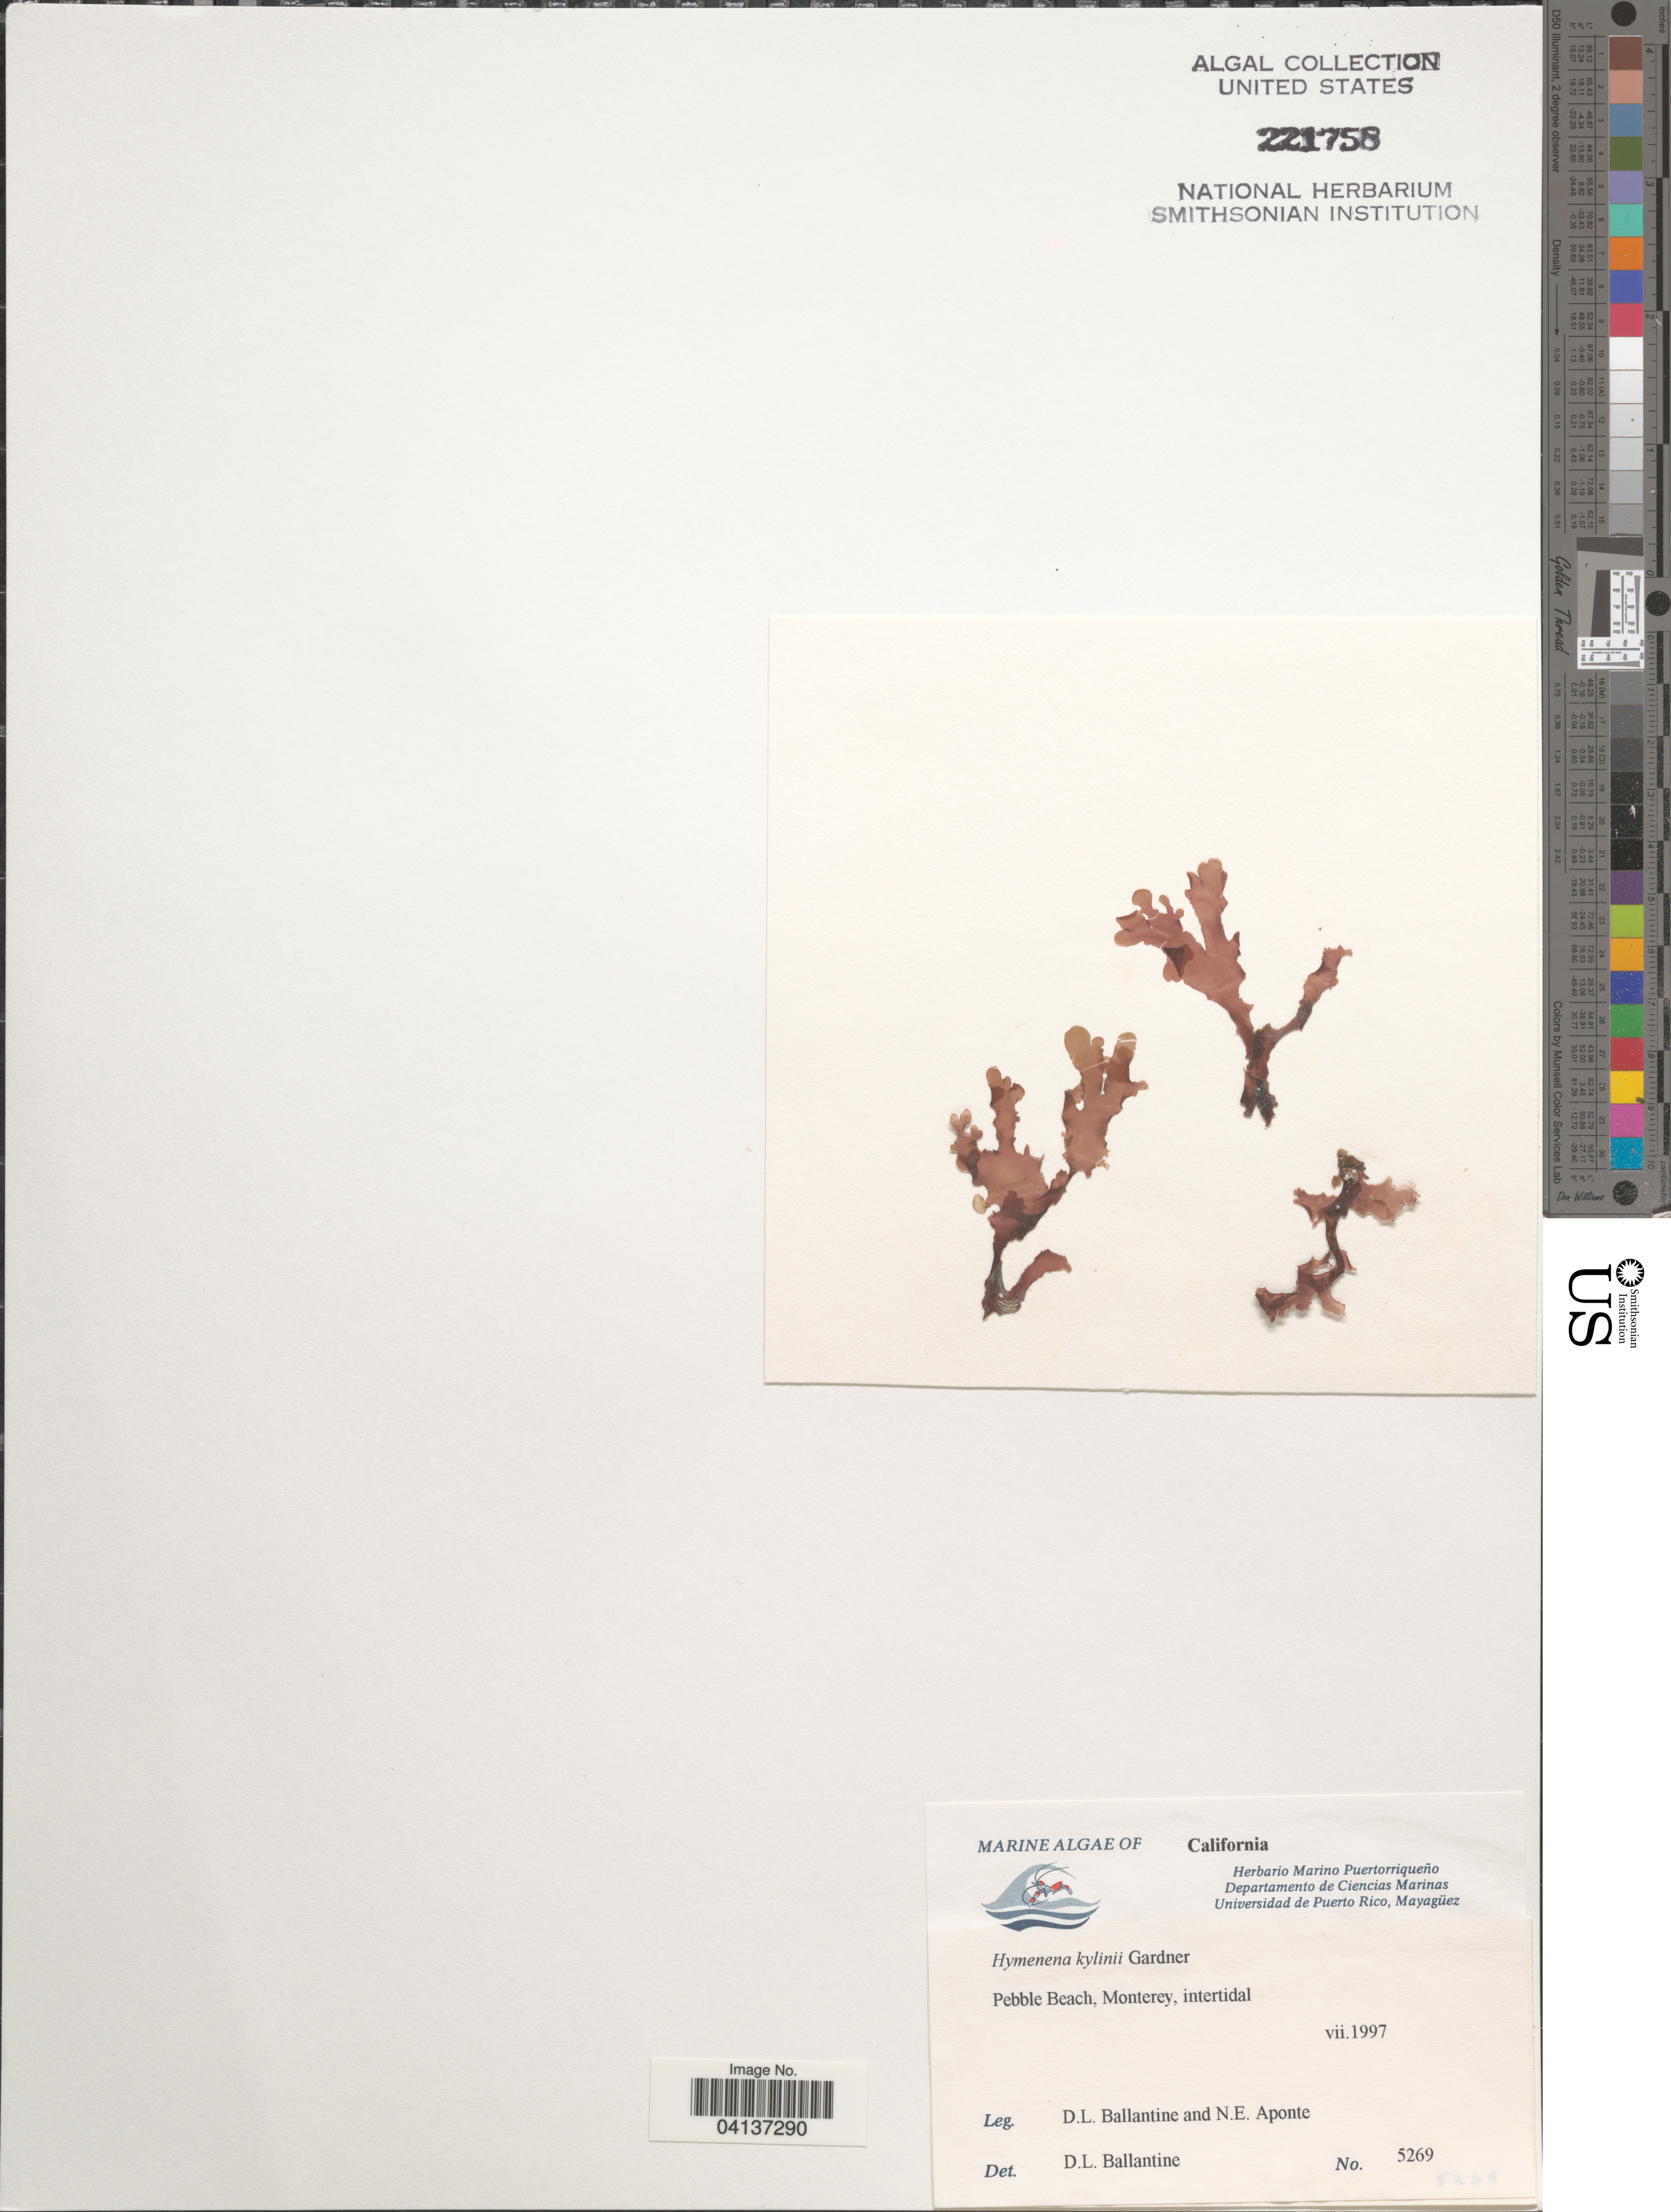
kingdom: Plantae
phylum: Rhodophyta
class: Florideophyceae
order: Ceramiales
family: Delesseriaceae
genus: Hymenena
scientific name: Hymenena flabelligera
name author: (J. Agardh) Kylin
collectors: D.L. Ballantine & N. E. Aponte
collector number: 5269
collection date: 1997-07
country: United States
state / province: California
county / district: Monterey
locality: Pebble Beach, Monterey.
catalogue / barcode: US 221758